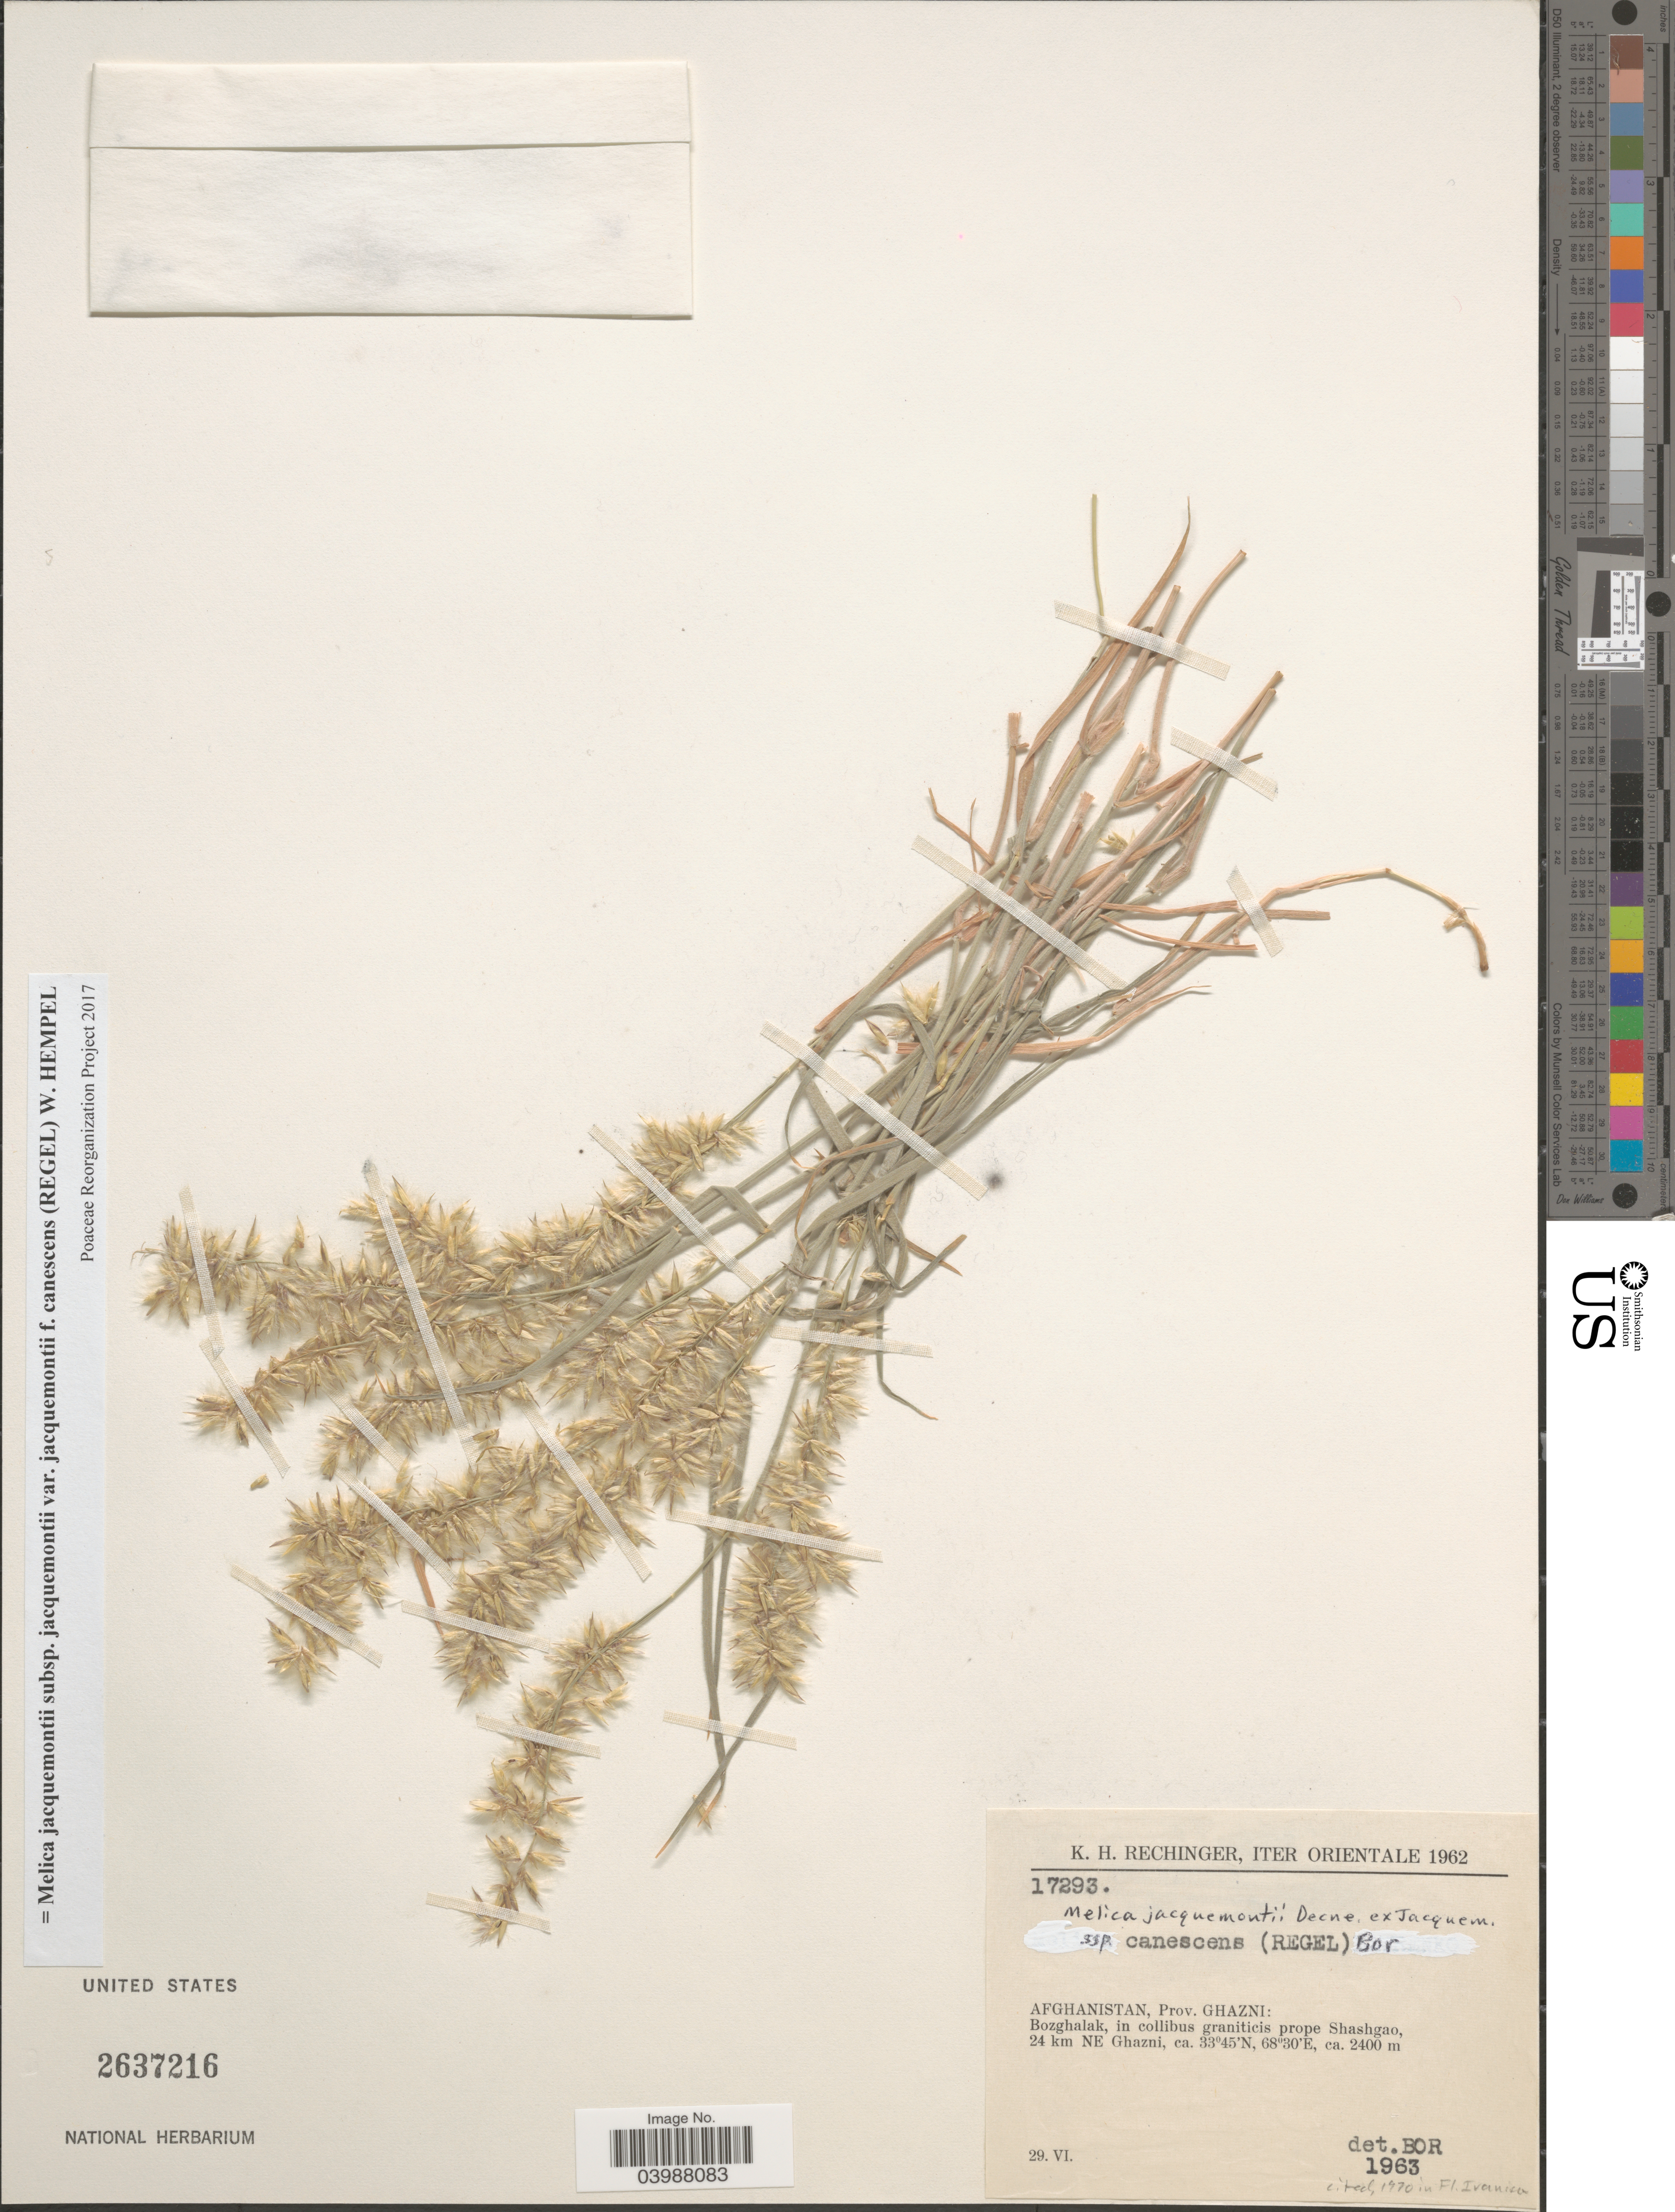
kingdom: Plantae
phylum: Tracheophyta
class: Liliopsida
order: Poales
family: Poaceae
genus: Melica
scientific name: Melica jacquemontii subsp. jacquemontii f. canescens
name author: (A. Regel) W. Hempel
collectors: K. H. Rechinger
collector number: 17293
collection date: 1962-06-29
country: Afghanistan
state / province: Ghazni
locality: Iter Orientale. Bozghalak, in collibus graniticis prope Shashgao, 24 km NE Ghazni.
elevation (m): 2400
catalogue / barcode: US 2637216